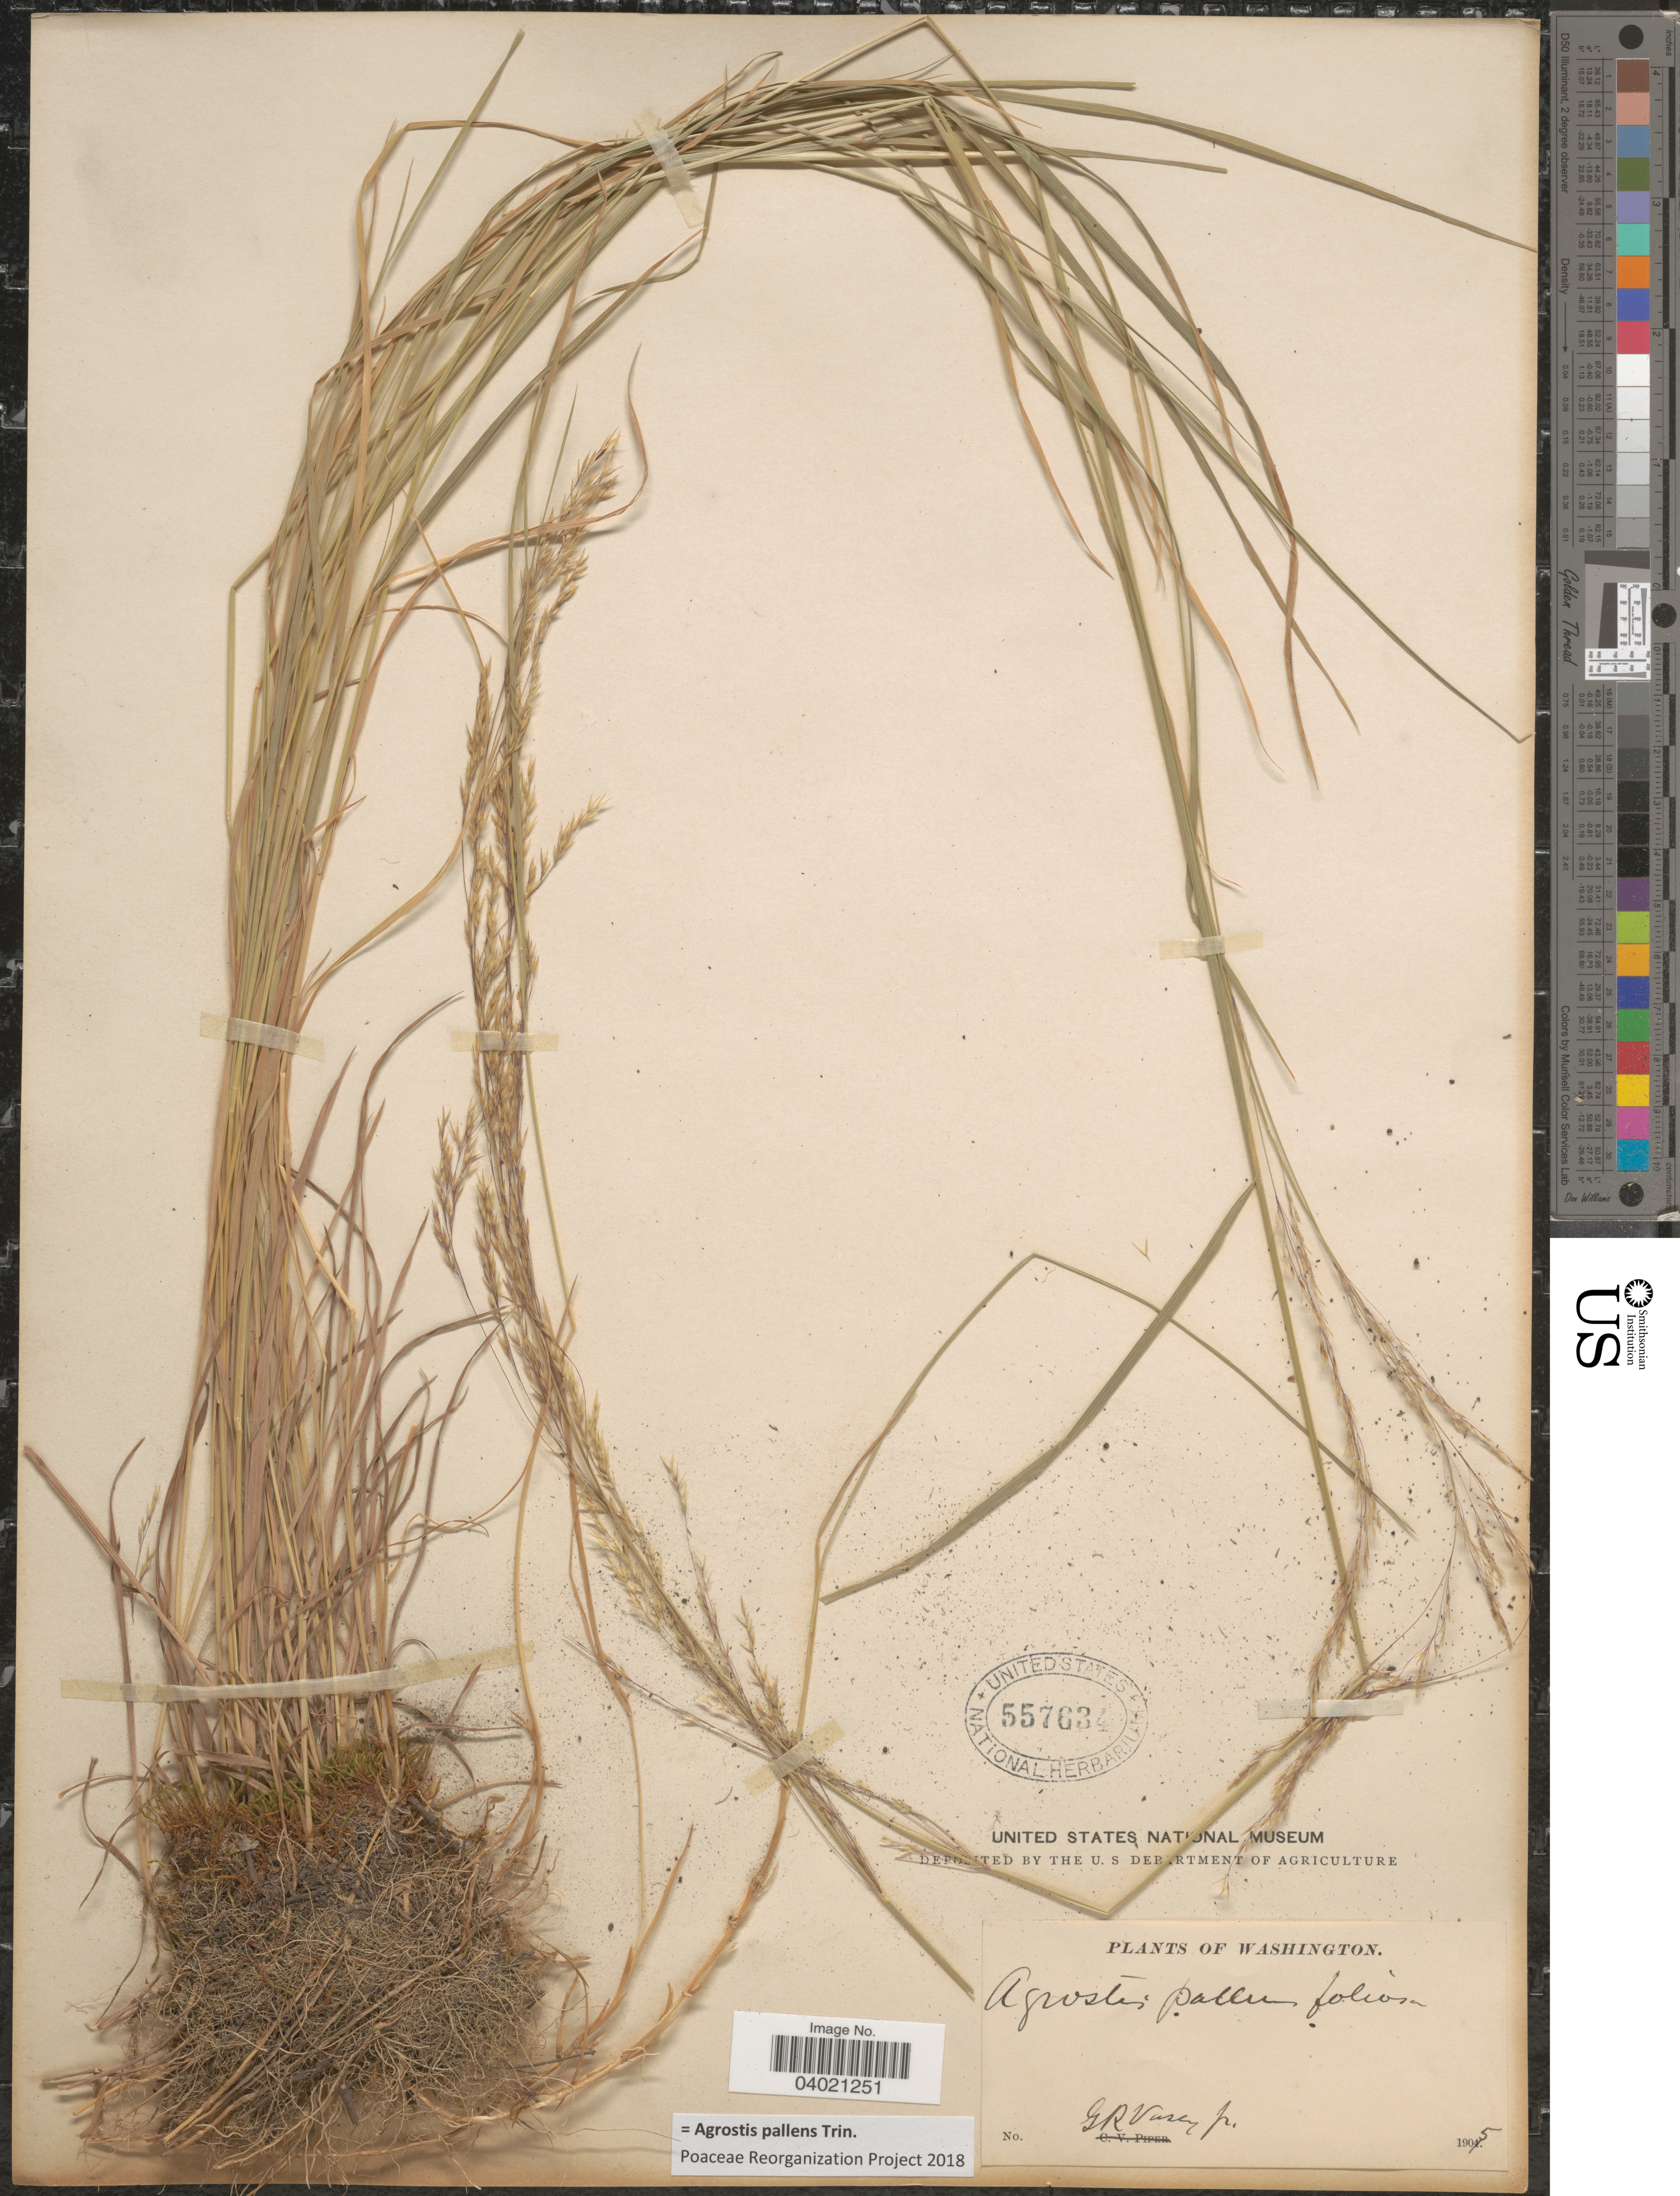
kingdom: Plantae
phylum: Tracheophyta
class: Liliopsida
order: Poales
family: Poaceae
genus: Agrostis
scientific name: Agrostis pallens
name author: Trin.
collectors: G. R. Vasey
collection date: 1905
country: United States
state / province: Washington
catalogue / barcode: US 557634